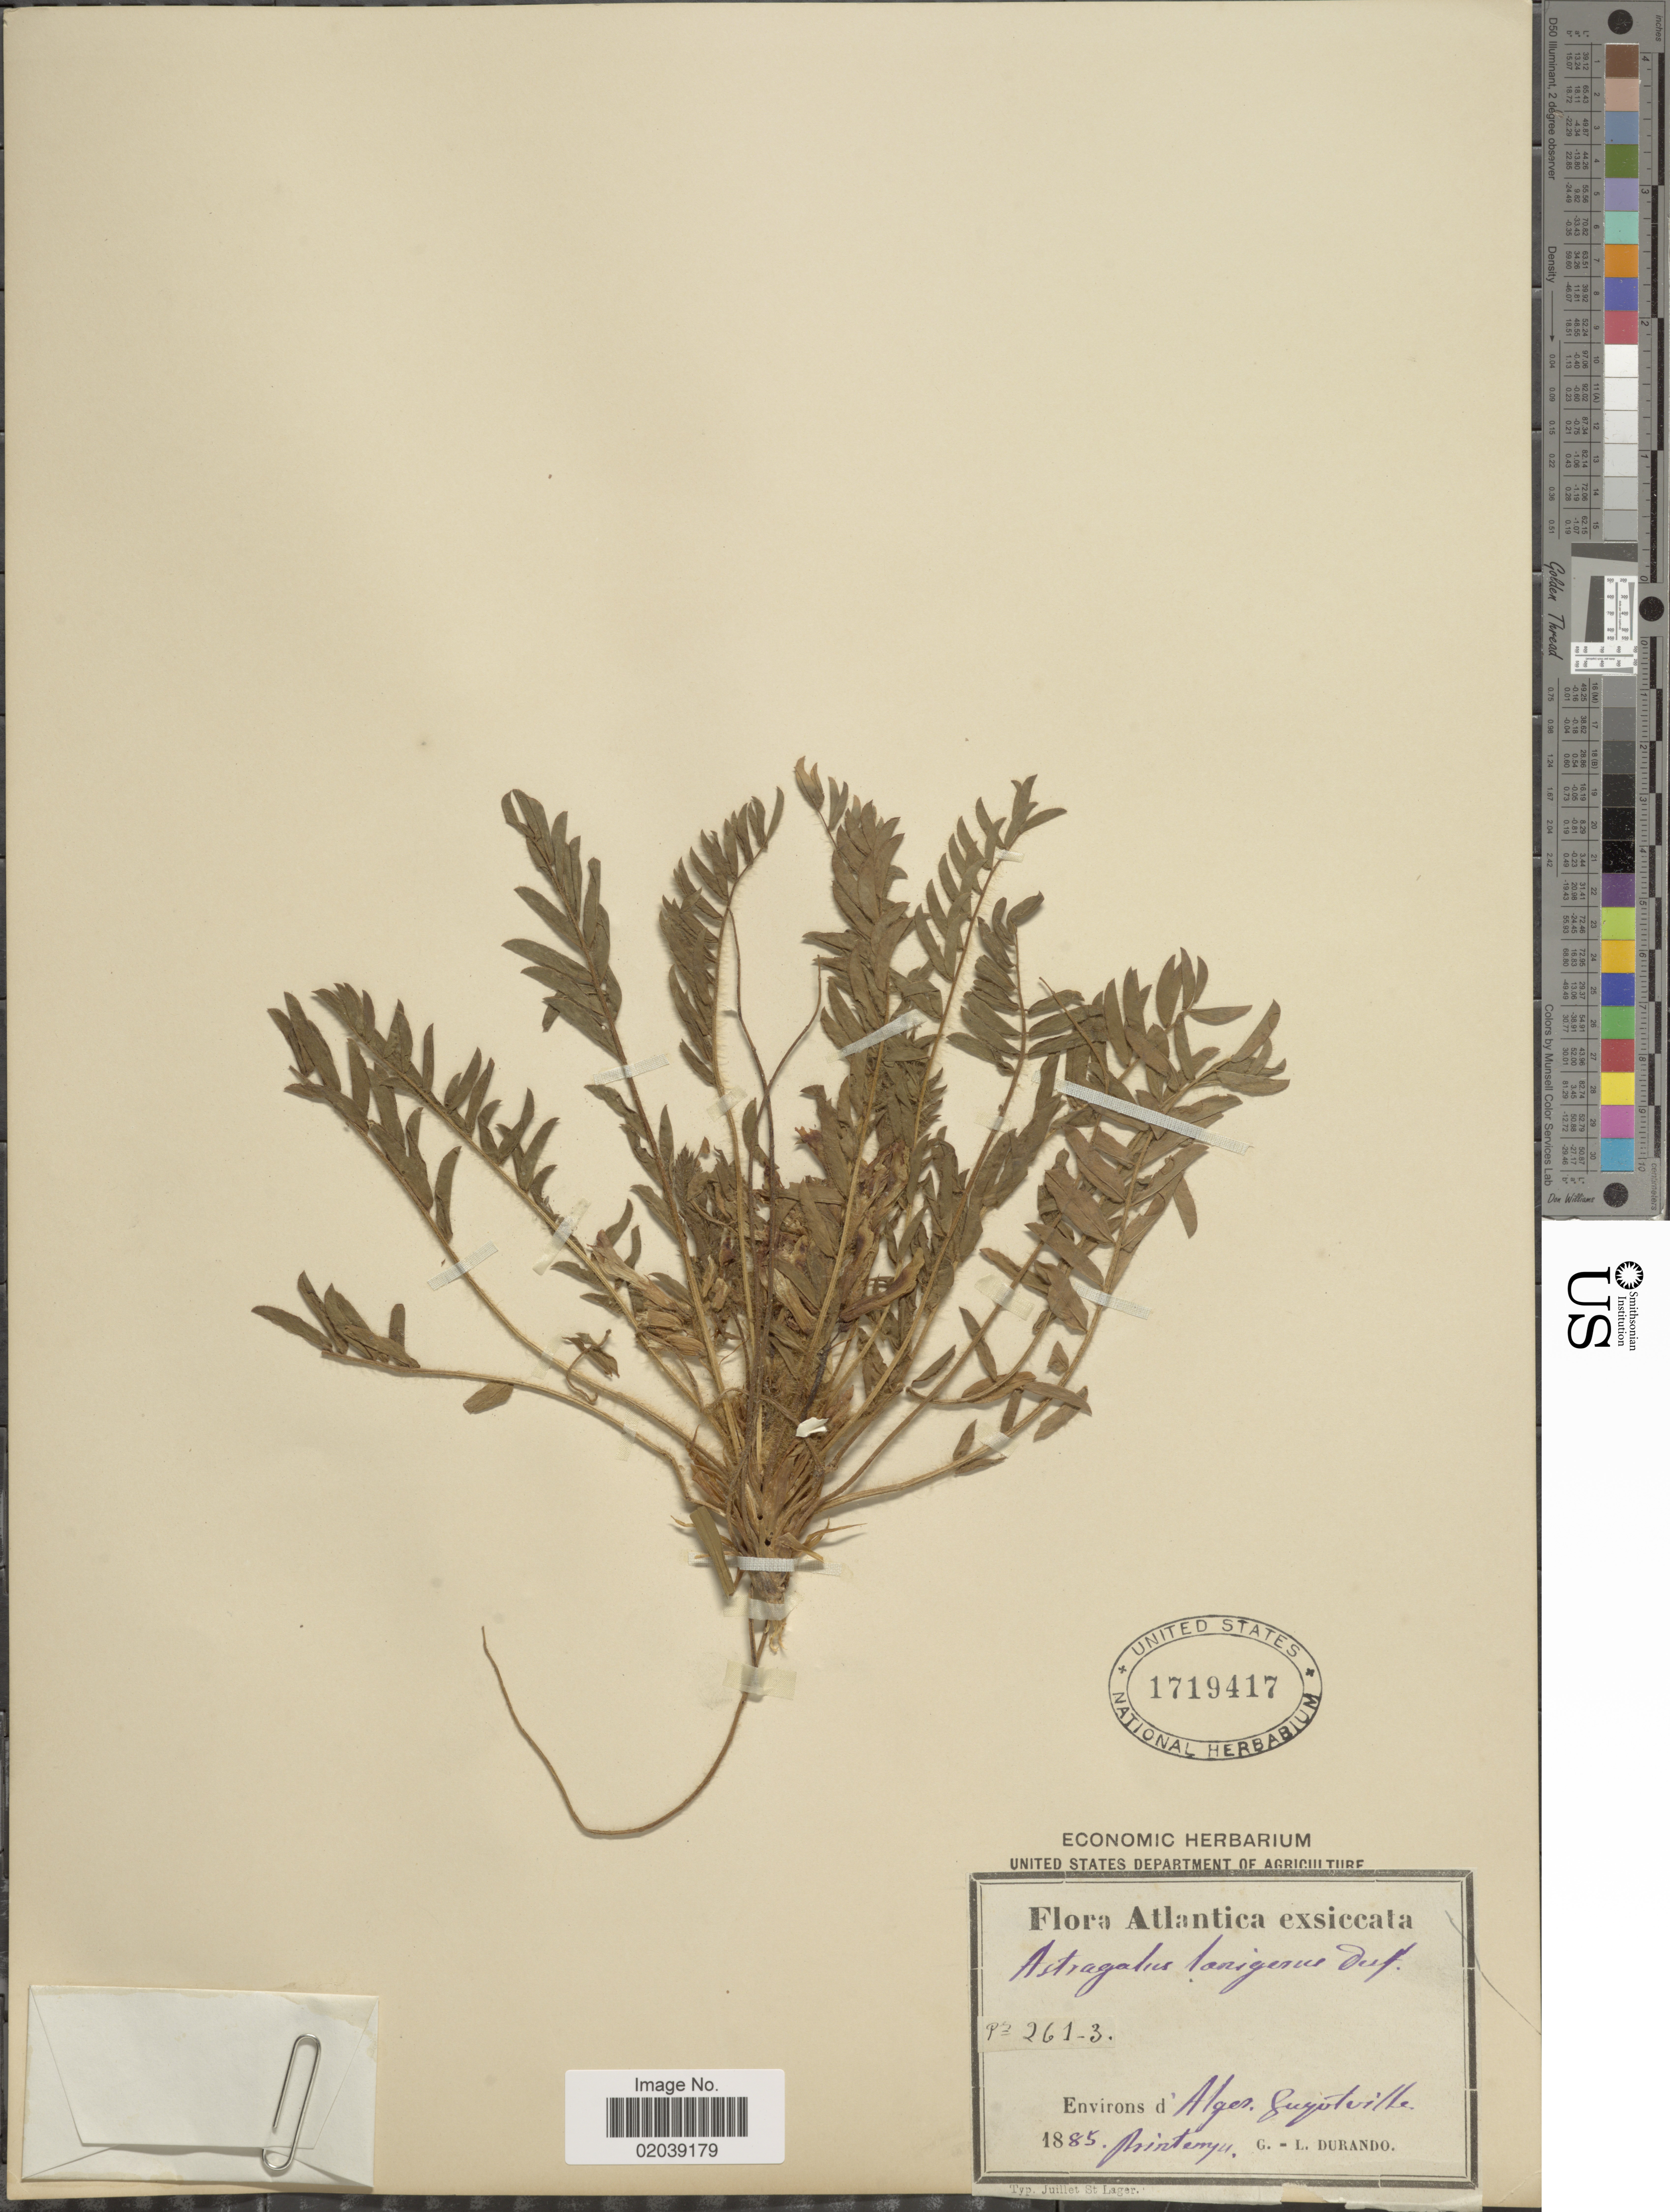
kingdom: Plantae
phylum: Tracheophyta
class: Magnoliopsida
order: Fabales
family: Fabaceae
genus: Astragalus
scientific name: Astragalus lanigerus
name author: Desf.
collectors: G. Durando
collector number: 261-3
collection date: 1885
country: Algeria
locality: Atlantica exsiccata, Environs d'Alger. Guyotville. Printempe.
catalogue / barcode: US 1719417